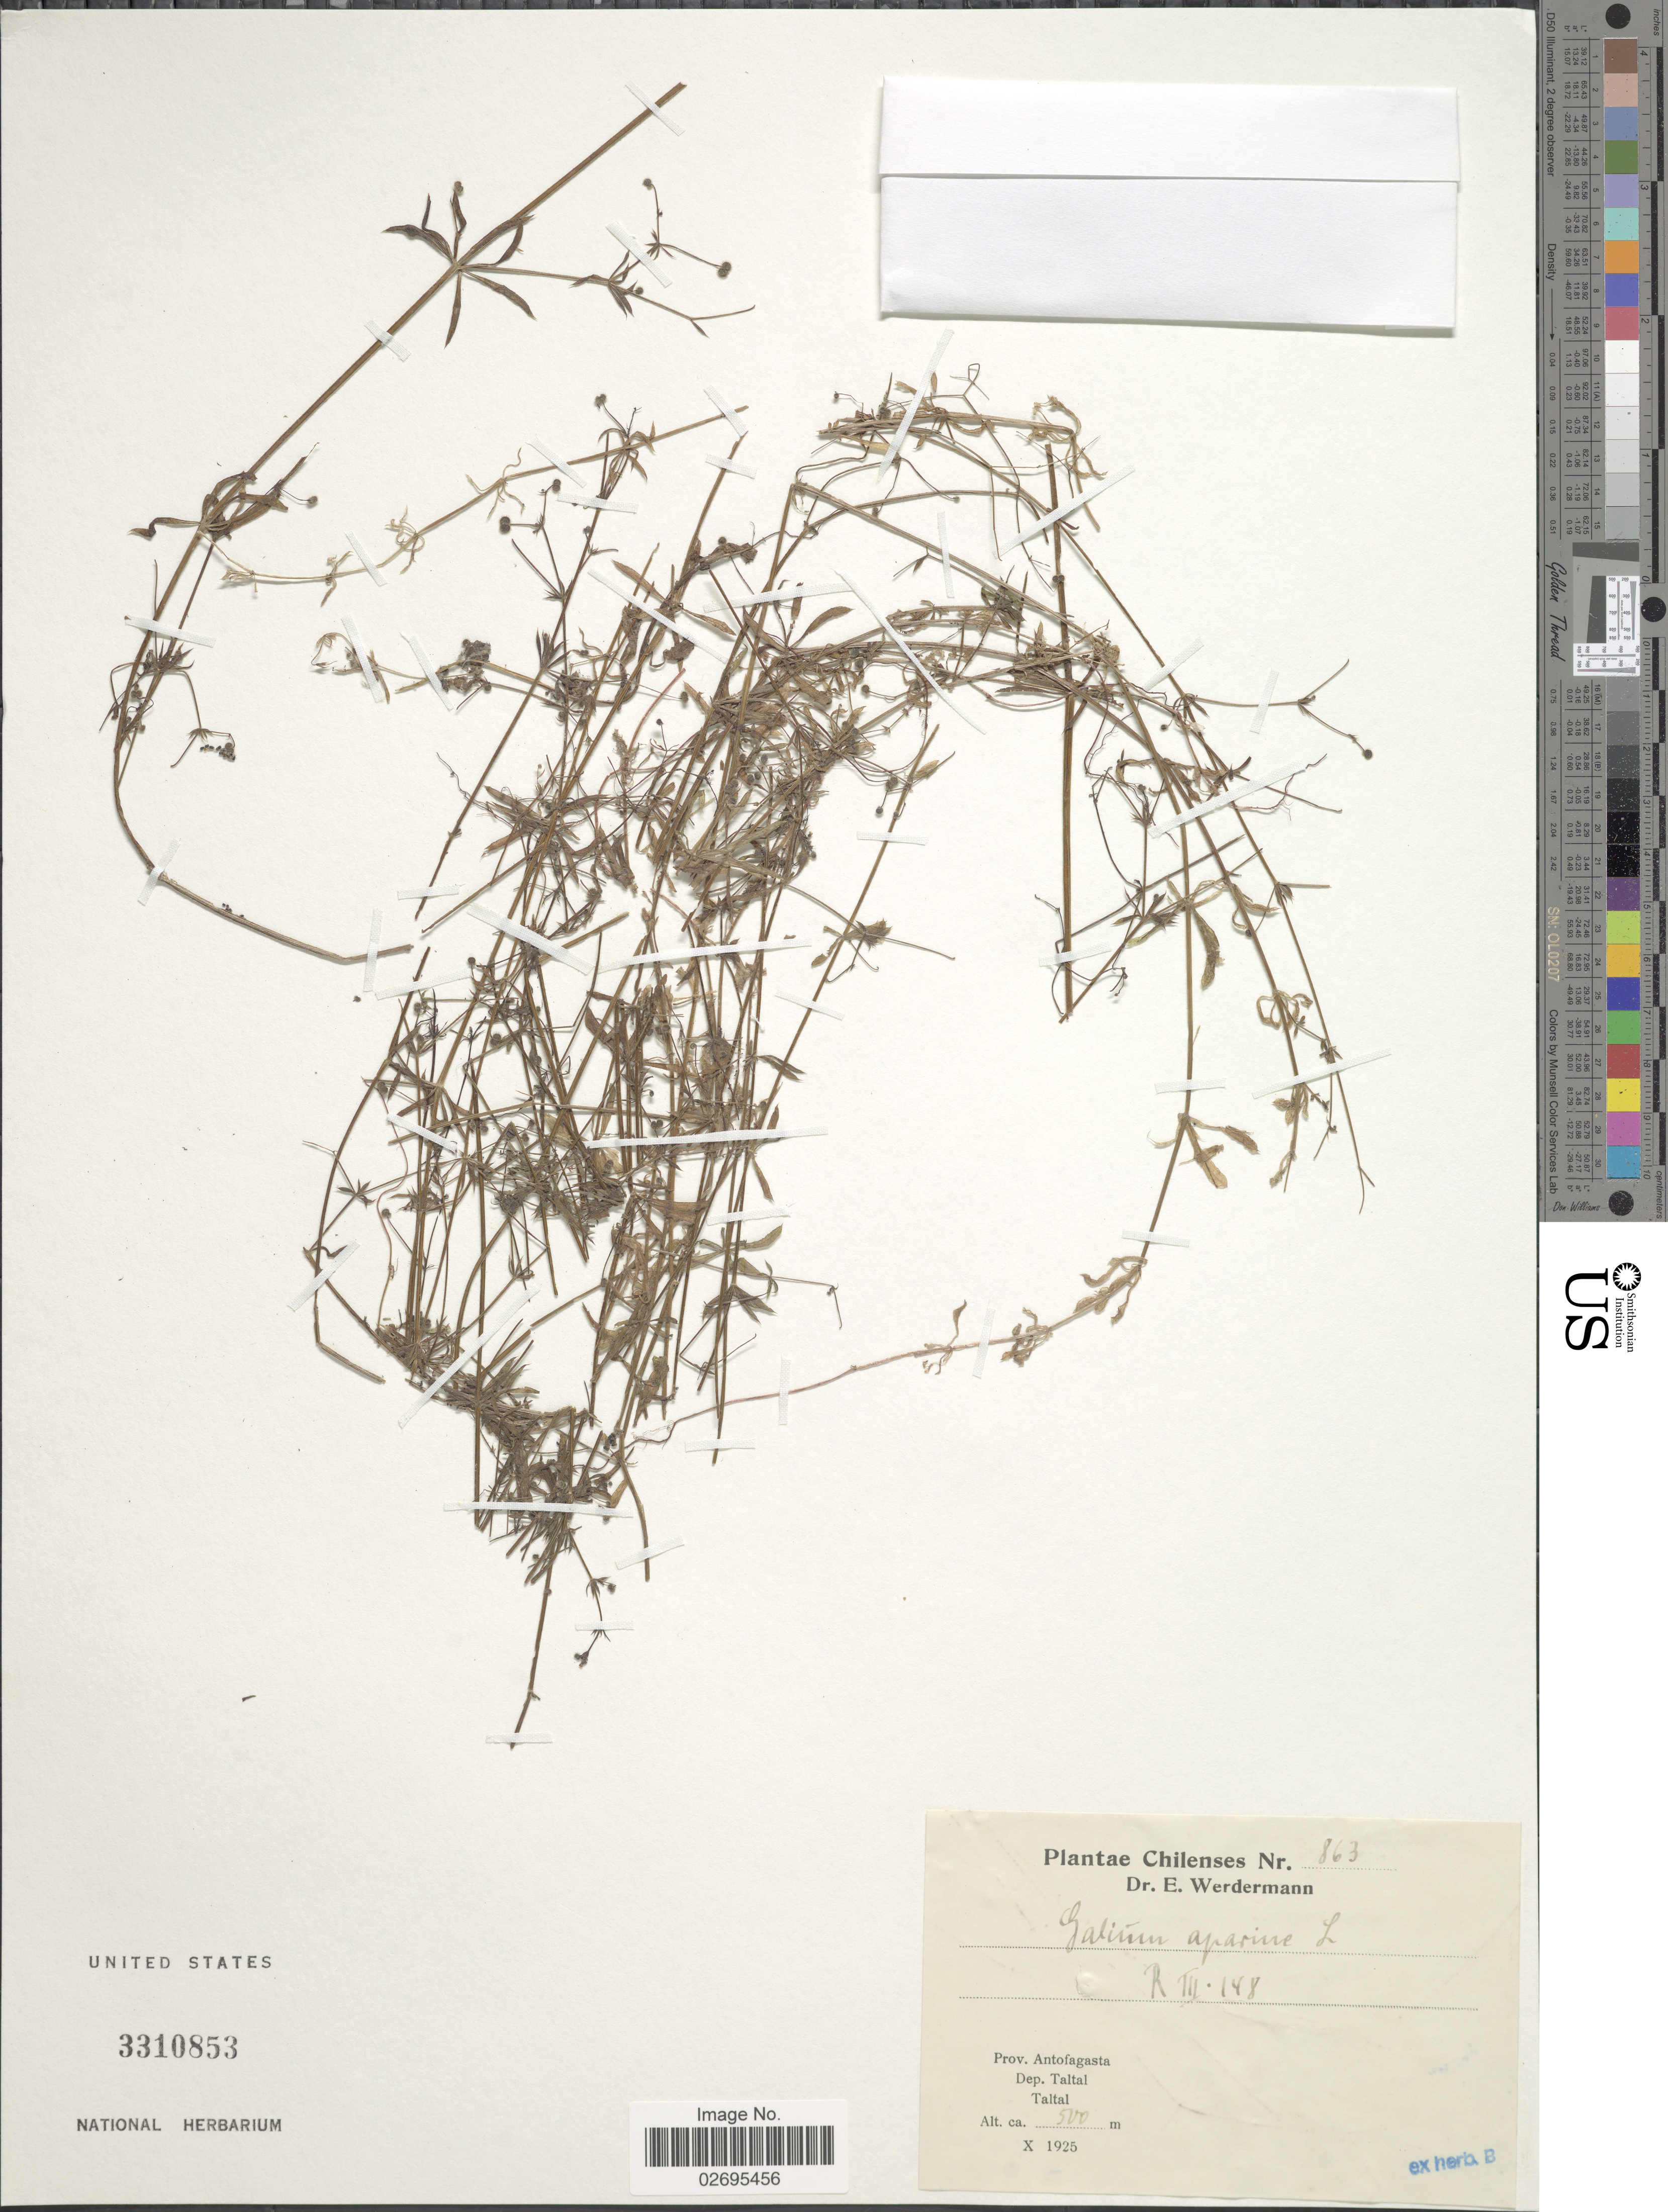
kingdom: Plantae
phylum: Tracheophyta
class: Magnoliopsida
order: Gentianales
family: Rubiaceae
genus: Galium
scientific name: Galium aparine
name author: L.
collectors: E. Werdermann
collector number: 863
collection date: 1925-10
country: Chile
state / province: Antofagasta (II)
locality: Dep. Taltal, Taltal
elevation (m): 500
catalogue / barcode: US 3310853